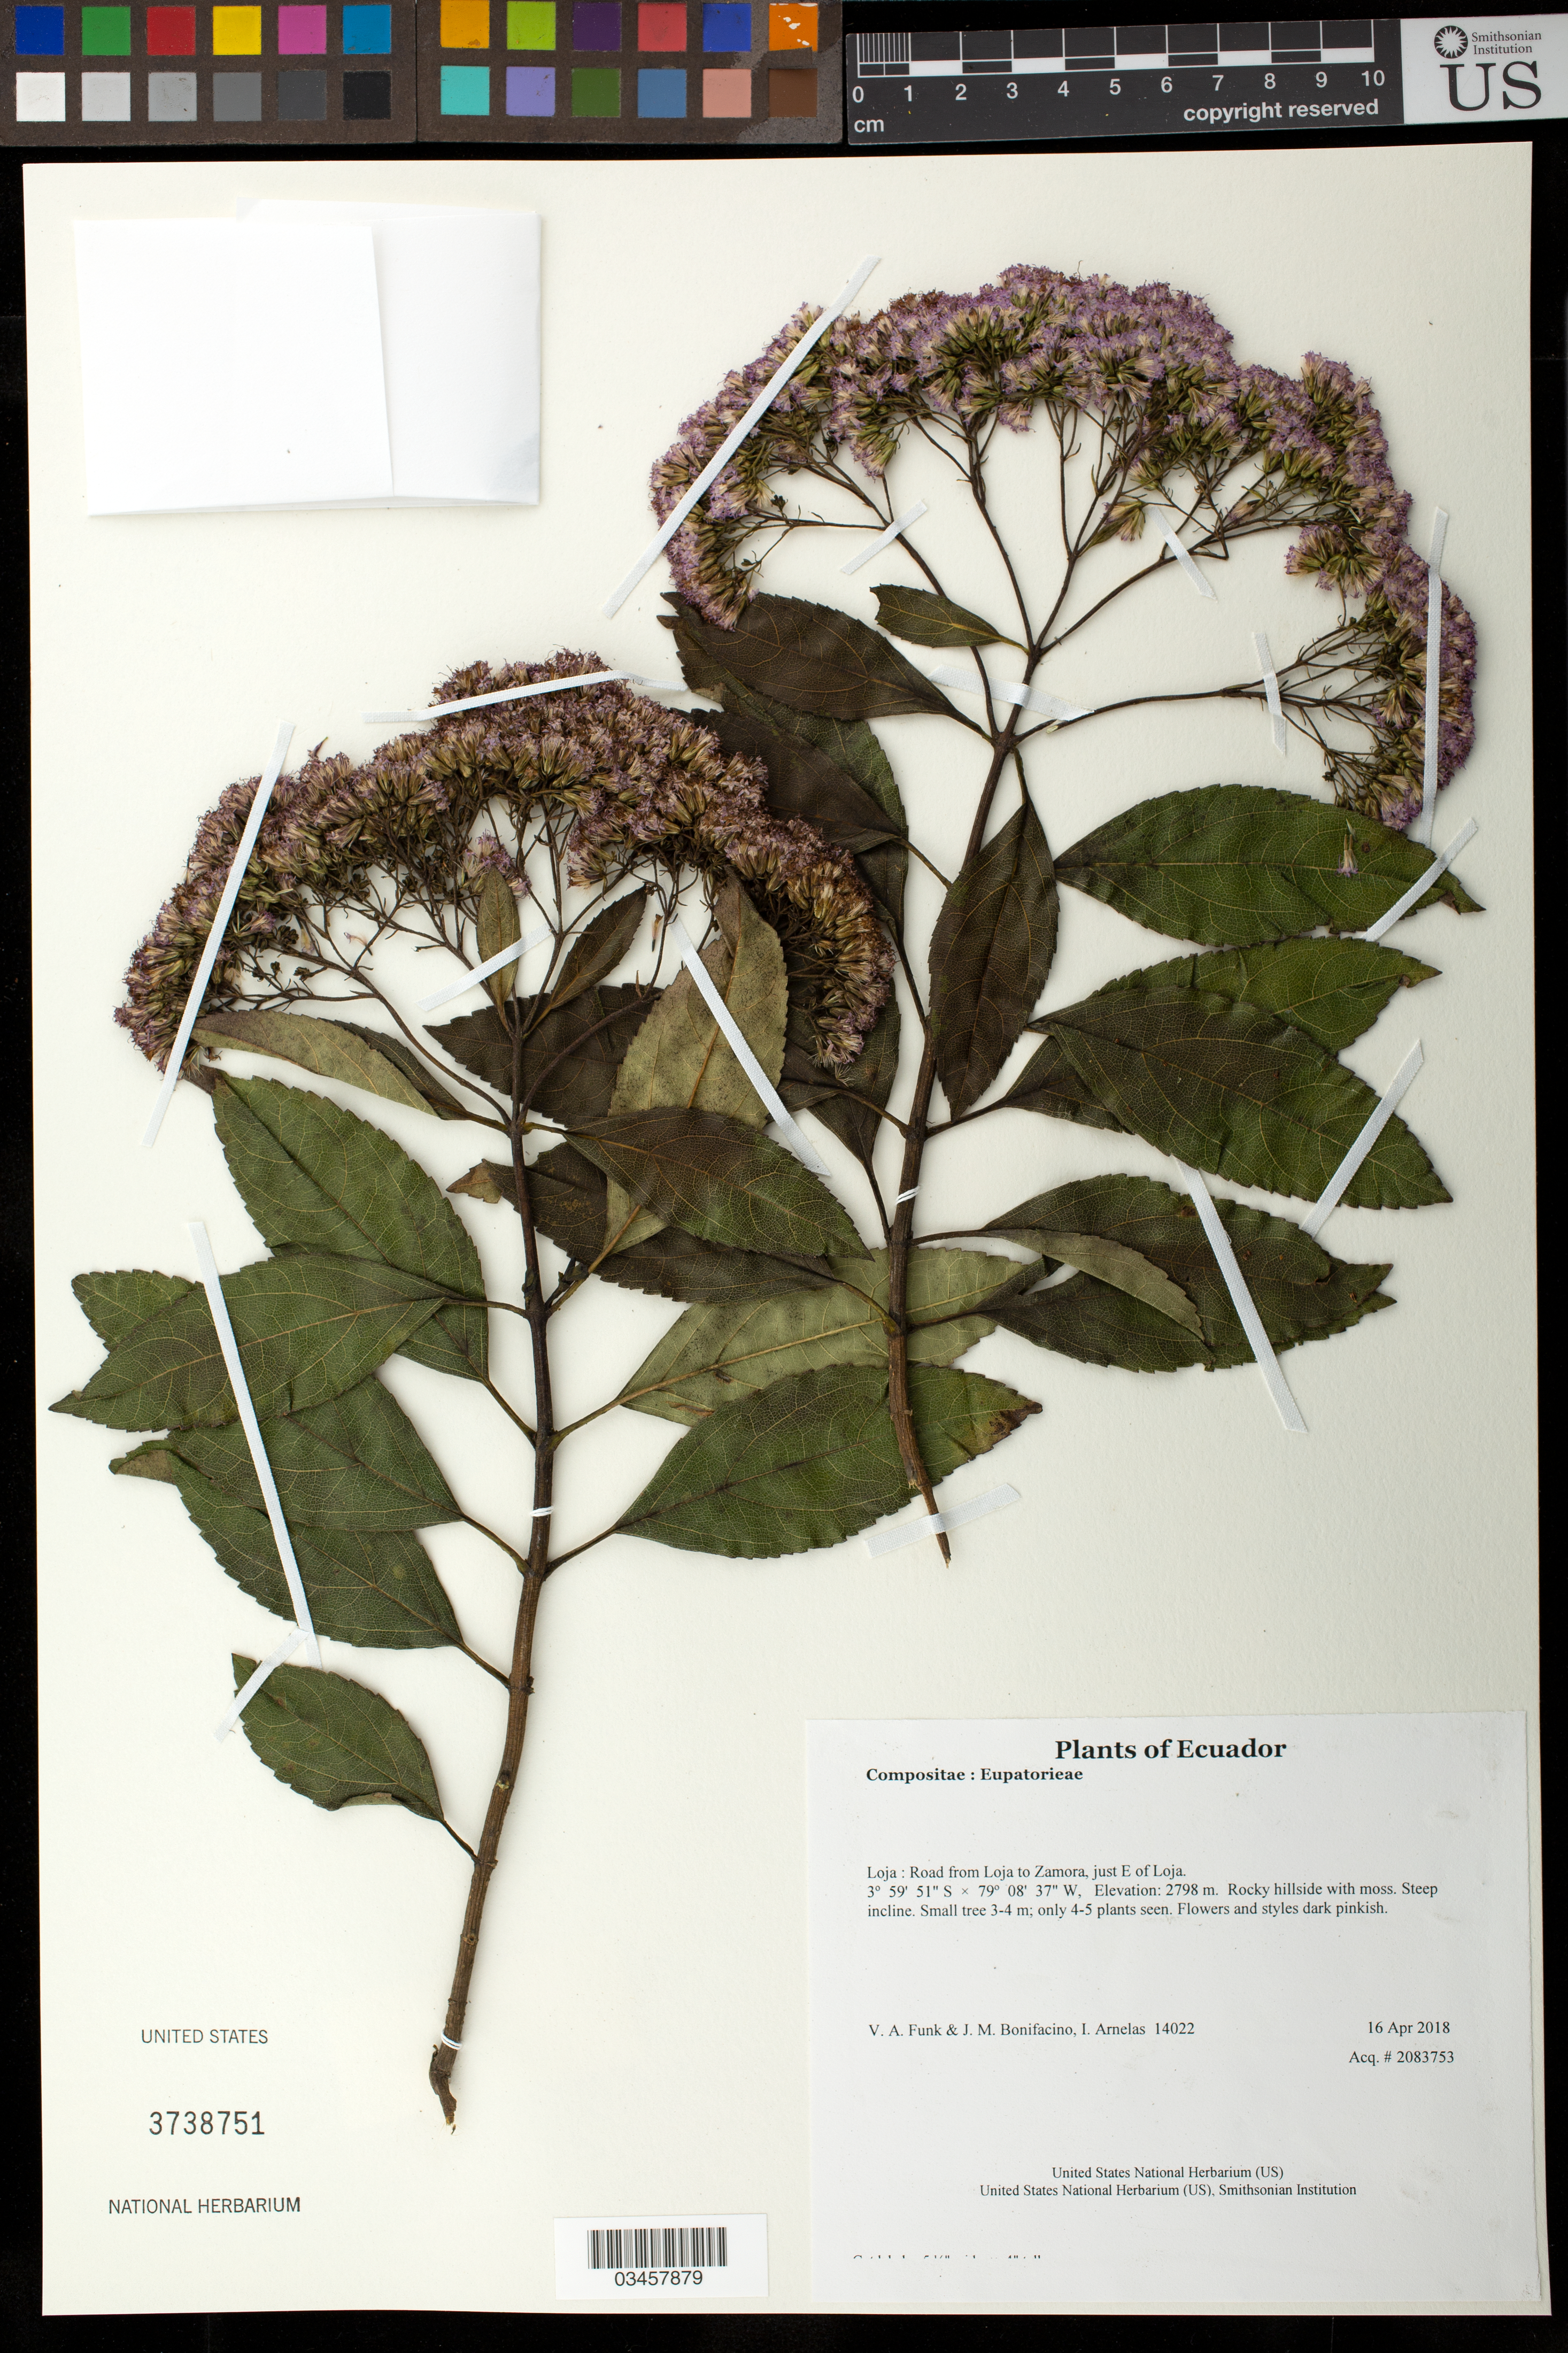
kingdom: Plantae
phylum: Tracheophyta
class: Magnoliopsida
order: Asterales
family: Asteraceae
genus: Ageratina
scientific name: Ageratina sp.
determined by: Ávila C., Fabio Andrés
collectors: V. Funk, M. Bonifacino & I. Arnelas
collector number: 14022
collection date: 2018-04-16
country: Ecuador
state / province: Loja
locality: Road from Loja to Zamora, just E of Loja.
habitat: Rocky hillside with moss. Steep incline.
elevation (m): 2798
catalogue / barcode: US 3738751